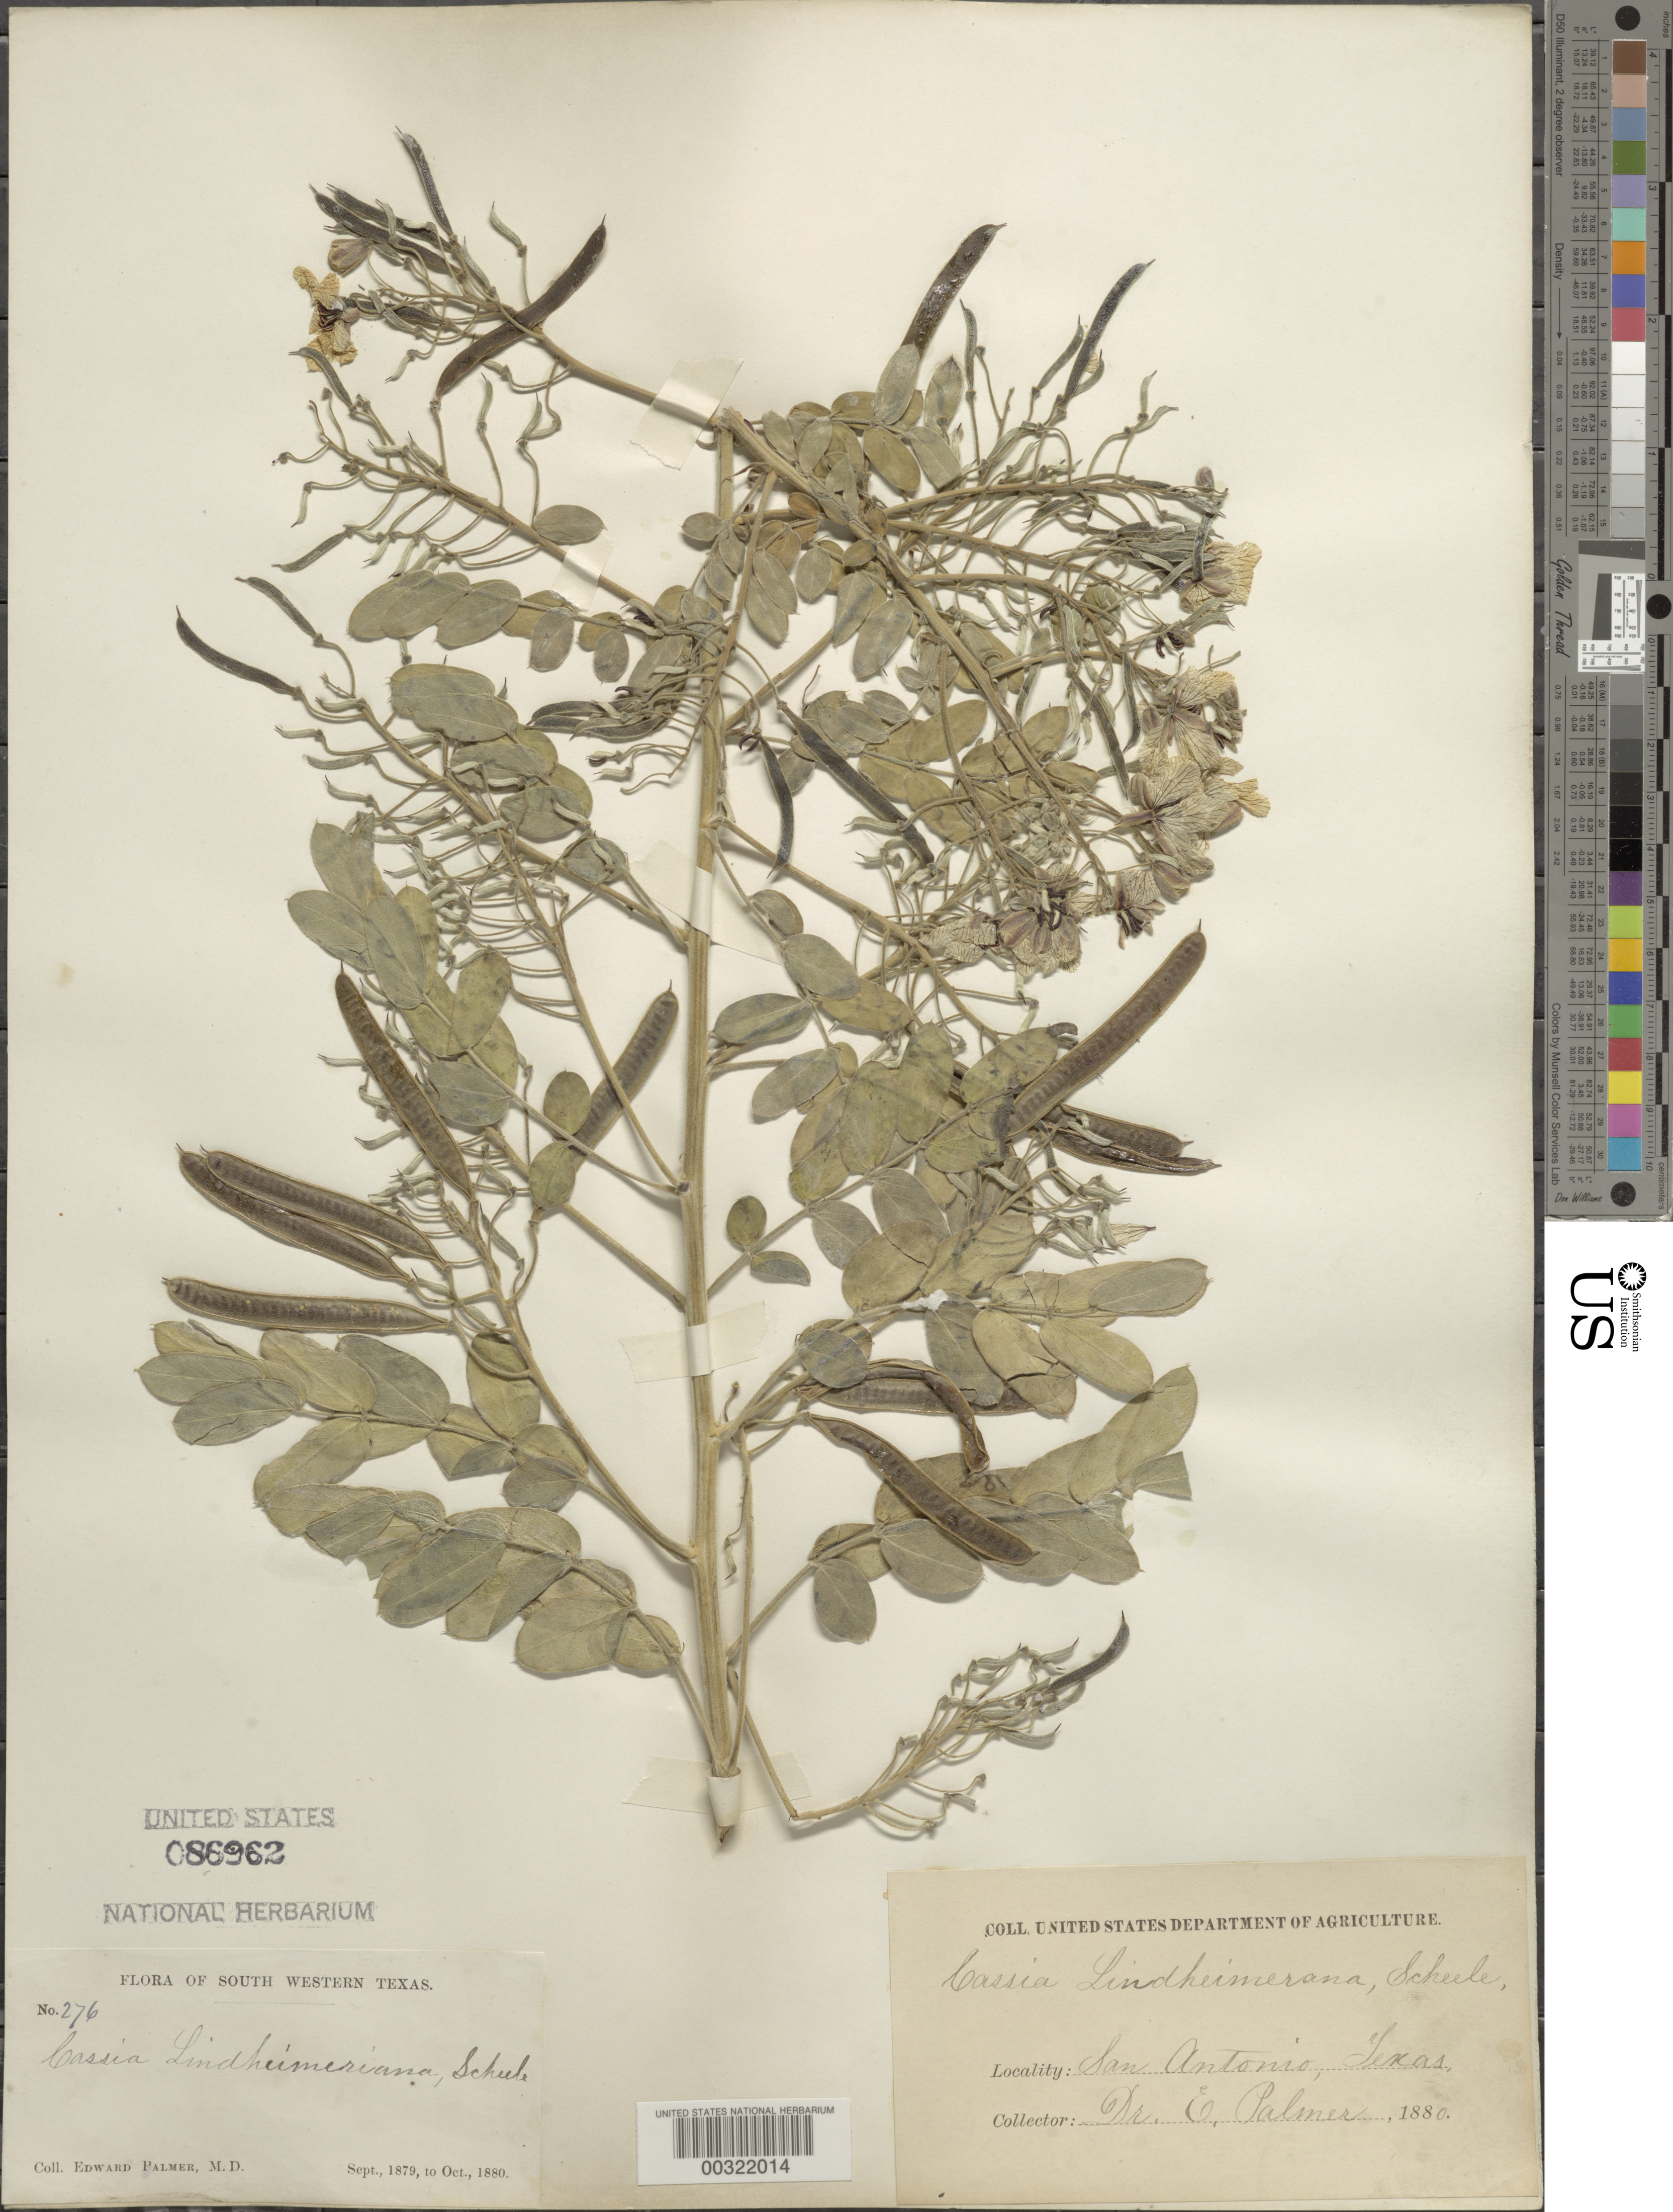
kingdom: Plantae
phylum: Tracheophyta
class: Magnoliopsida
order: Fabales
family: Fabaceae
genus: Senna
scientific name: Senna lindheimeriana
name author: (Scheele) H.S. Irwin & Barneby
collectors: E. Palmer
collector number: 276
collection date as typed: Sep 1879 to -- Oct 1880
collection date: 1879-09/1880-10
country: United States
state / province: Texas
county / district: Bexar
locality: San antonio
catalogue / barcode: US 86962